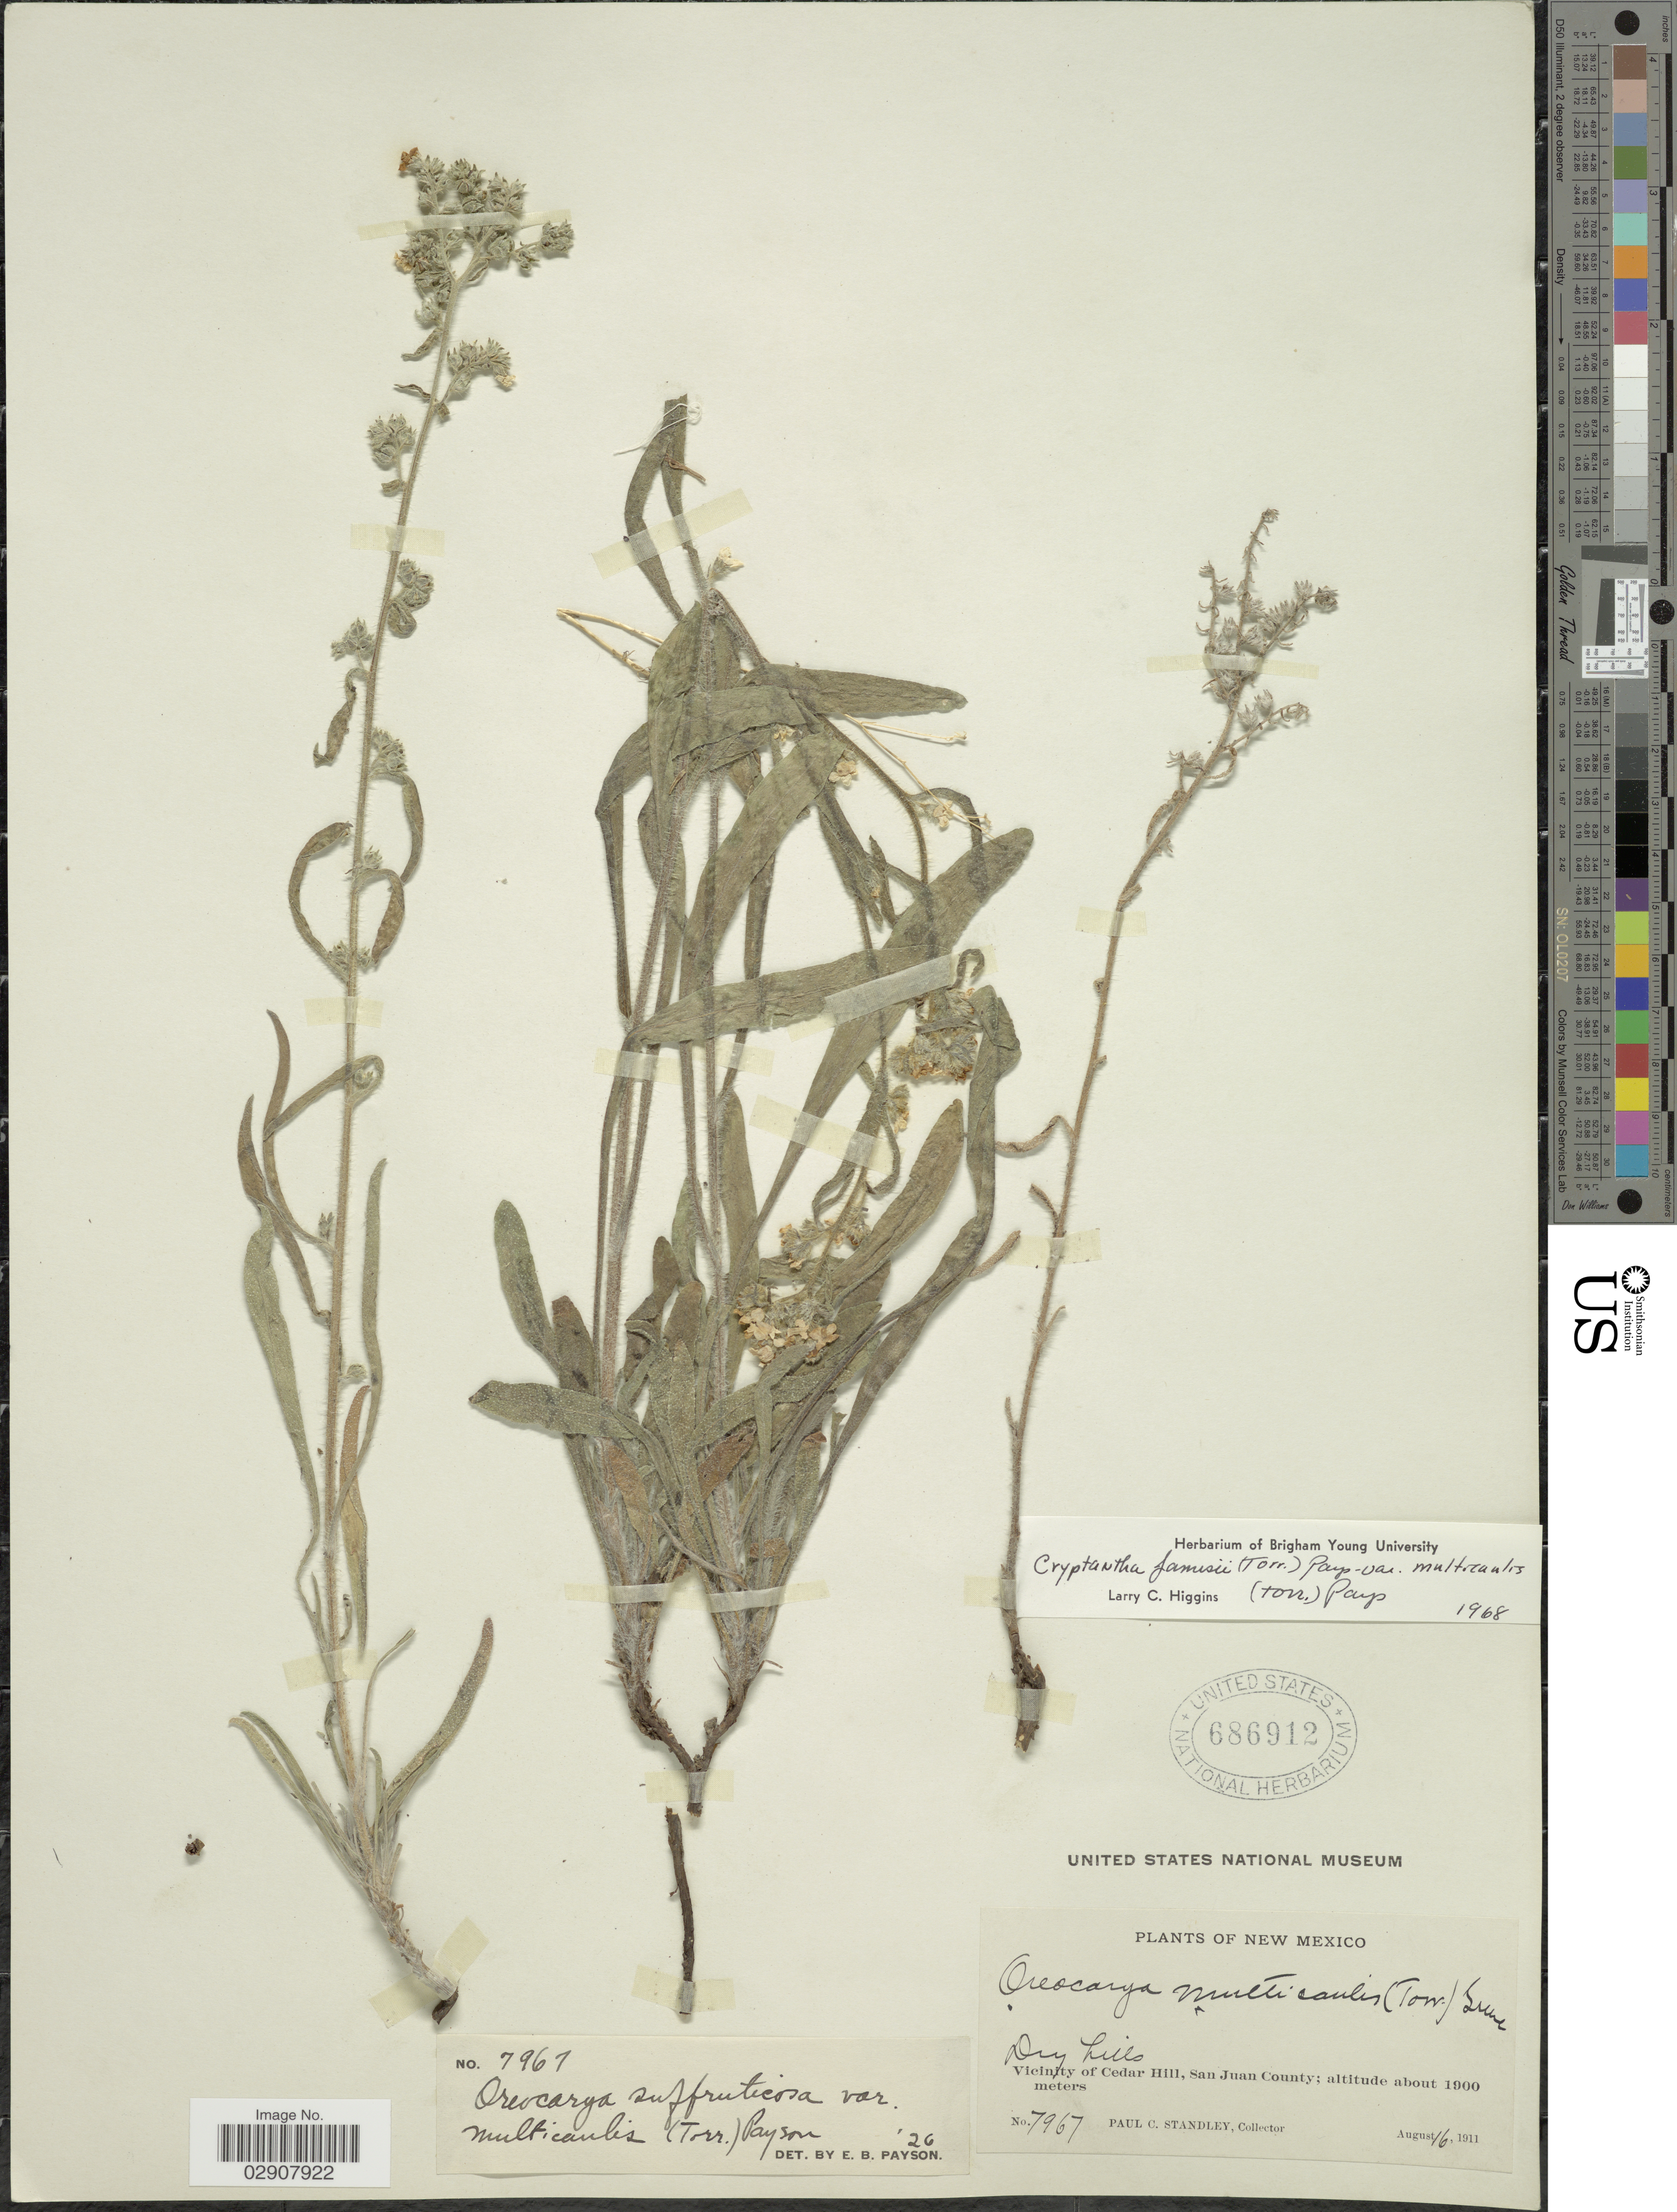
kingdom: Plantae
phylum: Tracheophyta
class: Magnoliopsida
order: Boraginales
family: Boraginaceae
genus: Cryptantha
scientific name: Cryptantha jamesii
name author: (Torr.) Payson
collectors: P. C. Standley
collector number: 7967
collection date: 1911-08-16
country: United States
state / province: New Mexico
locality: Dry hills. Vicinity of Cedar Hill, San Juan County. New Mexico.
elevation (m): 1900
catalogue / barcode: US 686912